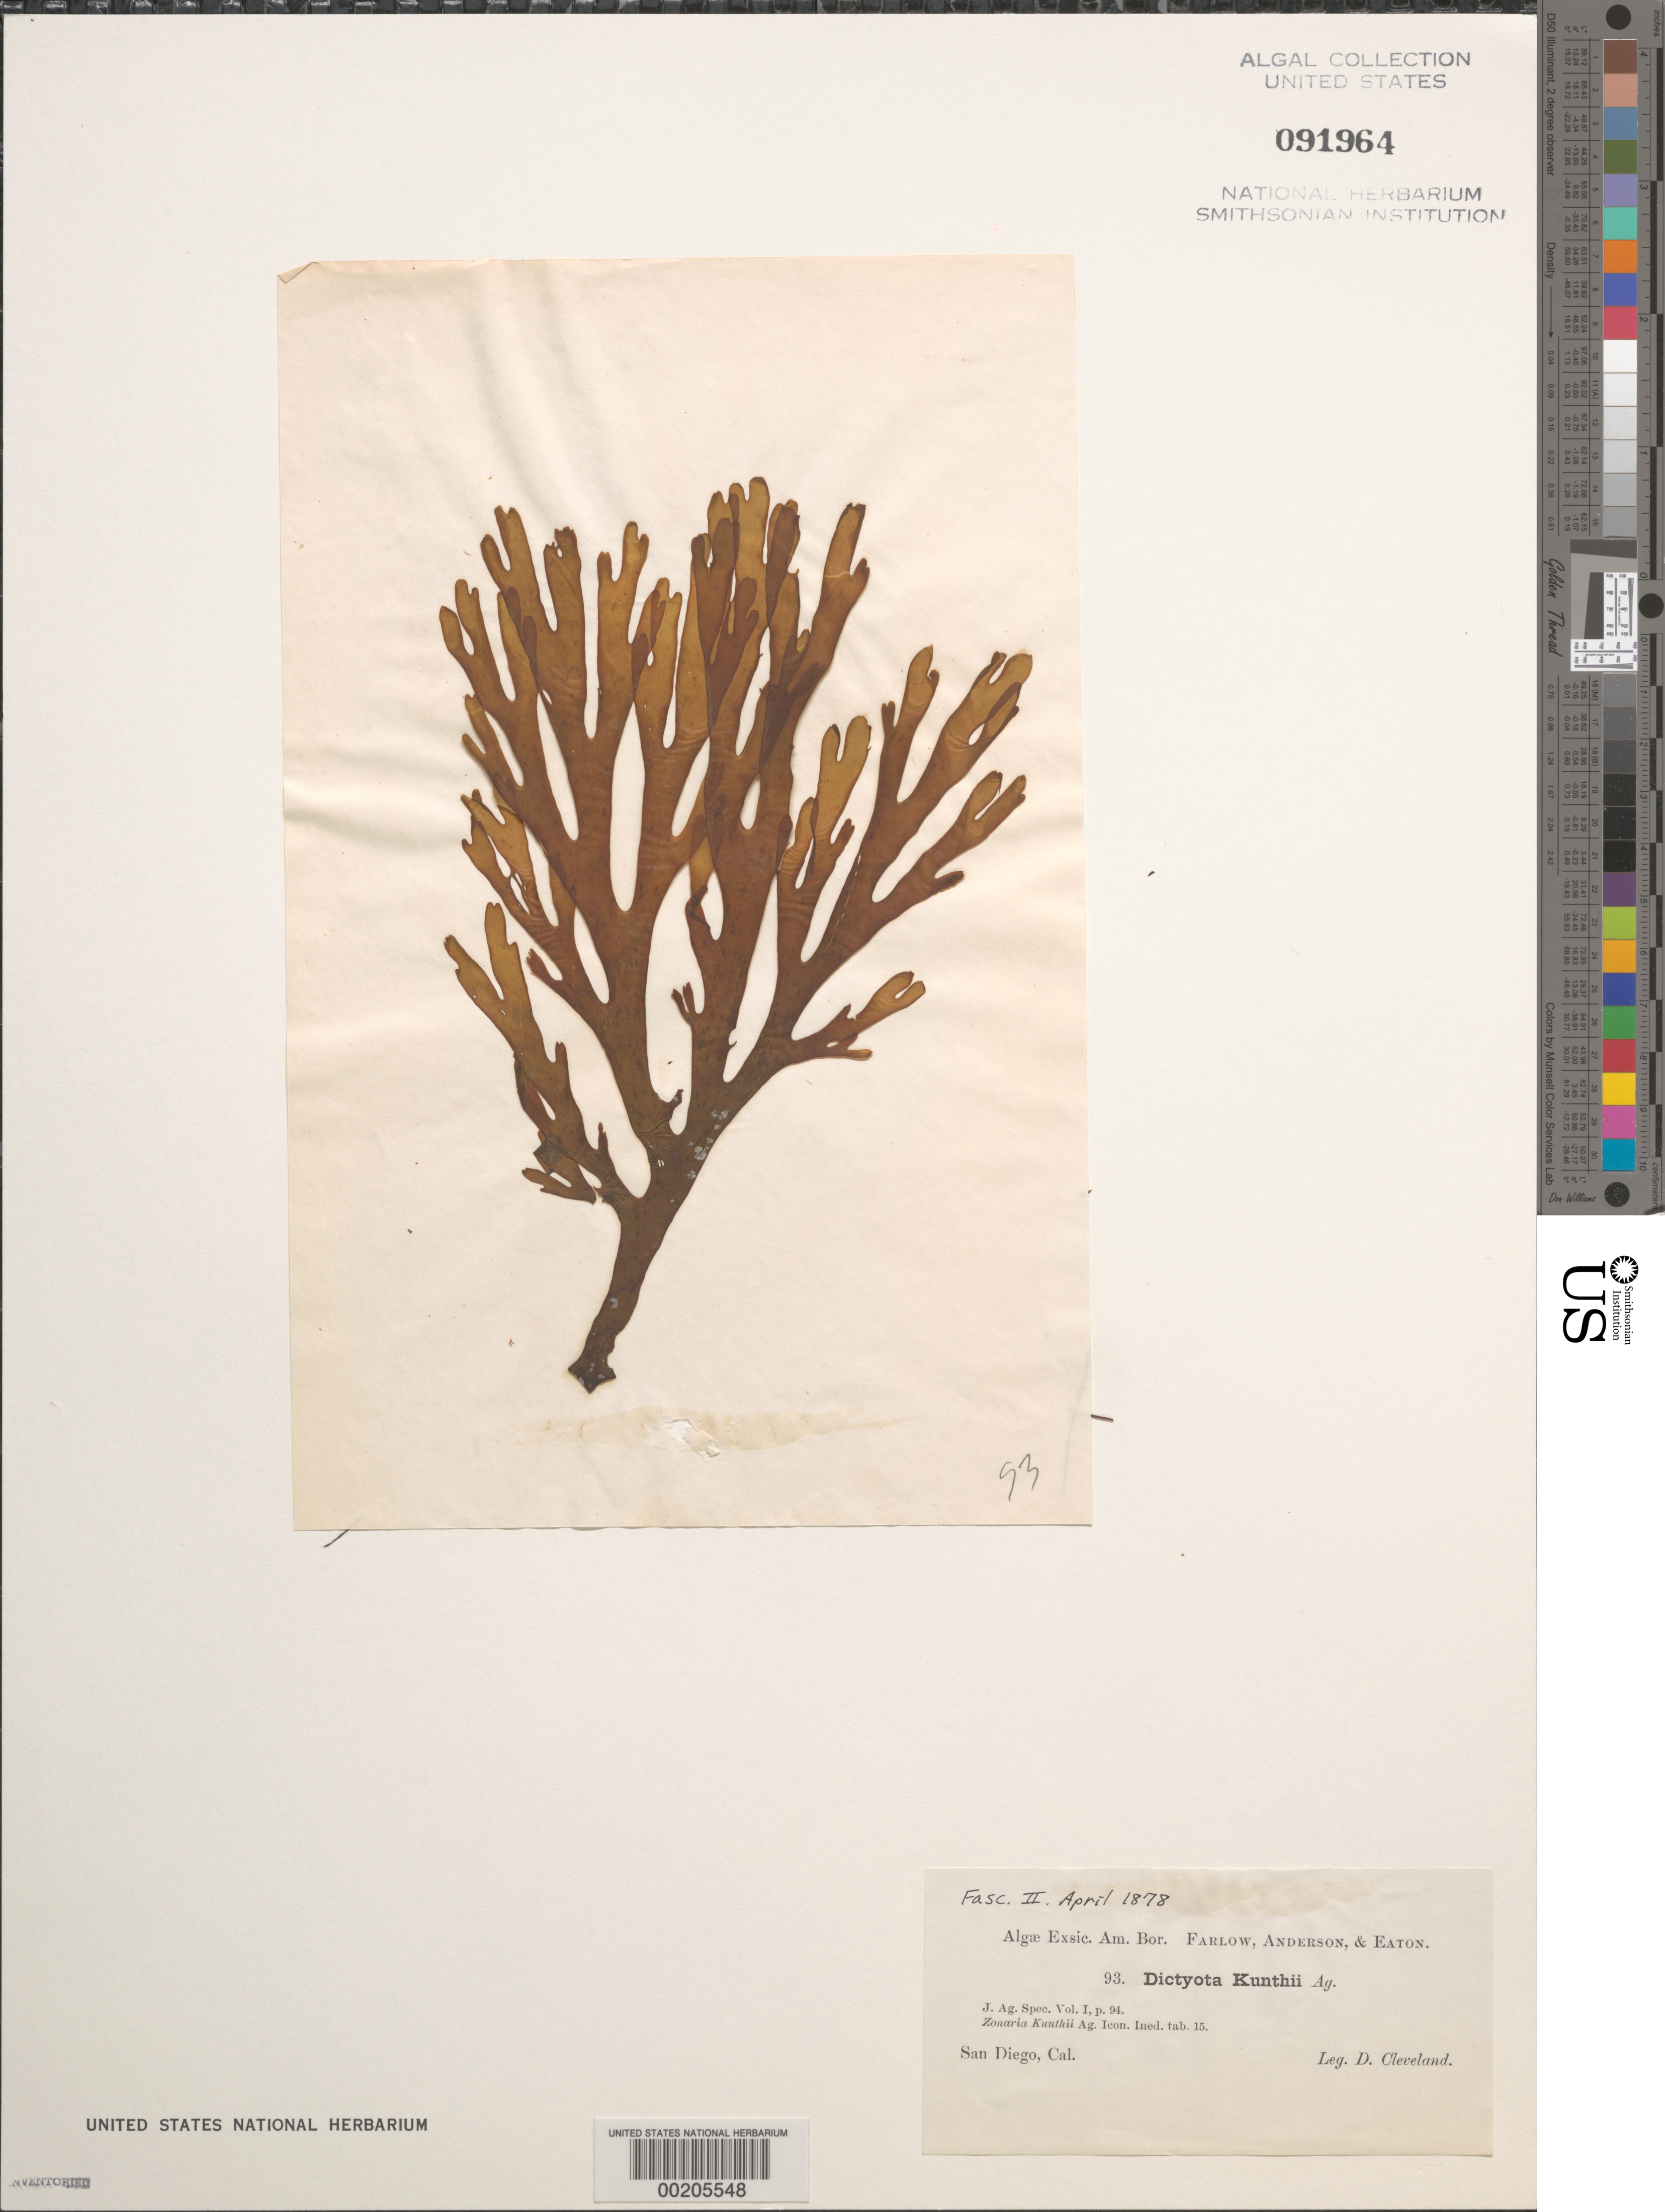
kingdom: Chromista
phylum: Ochrophyta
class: Phaeophyceae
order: Dictyotales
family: Dictyotaceae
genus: Dictyota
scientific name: Dictyota kunthii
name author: (C. Agardh) Grev.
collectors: D. Cleveland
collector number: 93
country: United States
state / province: California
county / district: San Diego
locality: San Diego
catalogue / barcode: US 91964